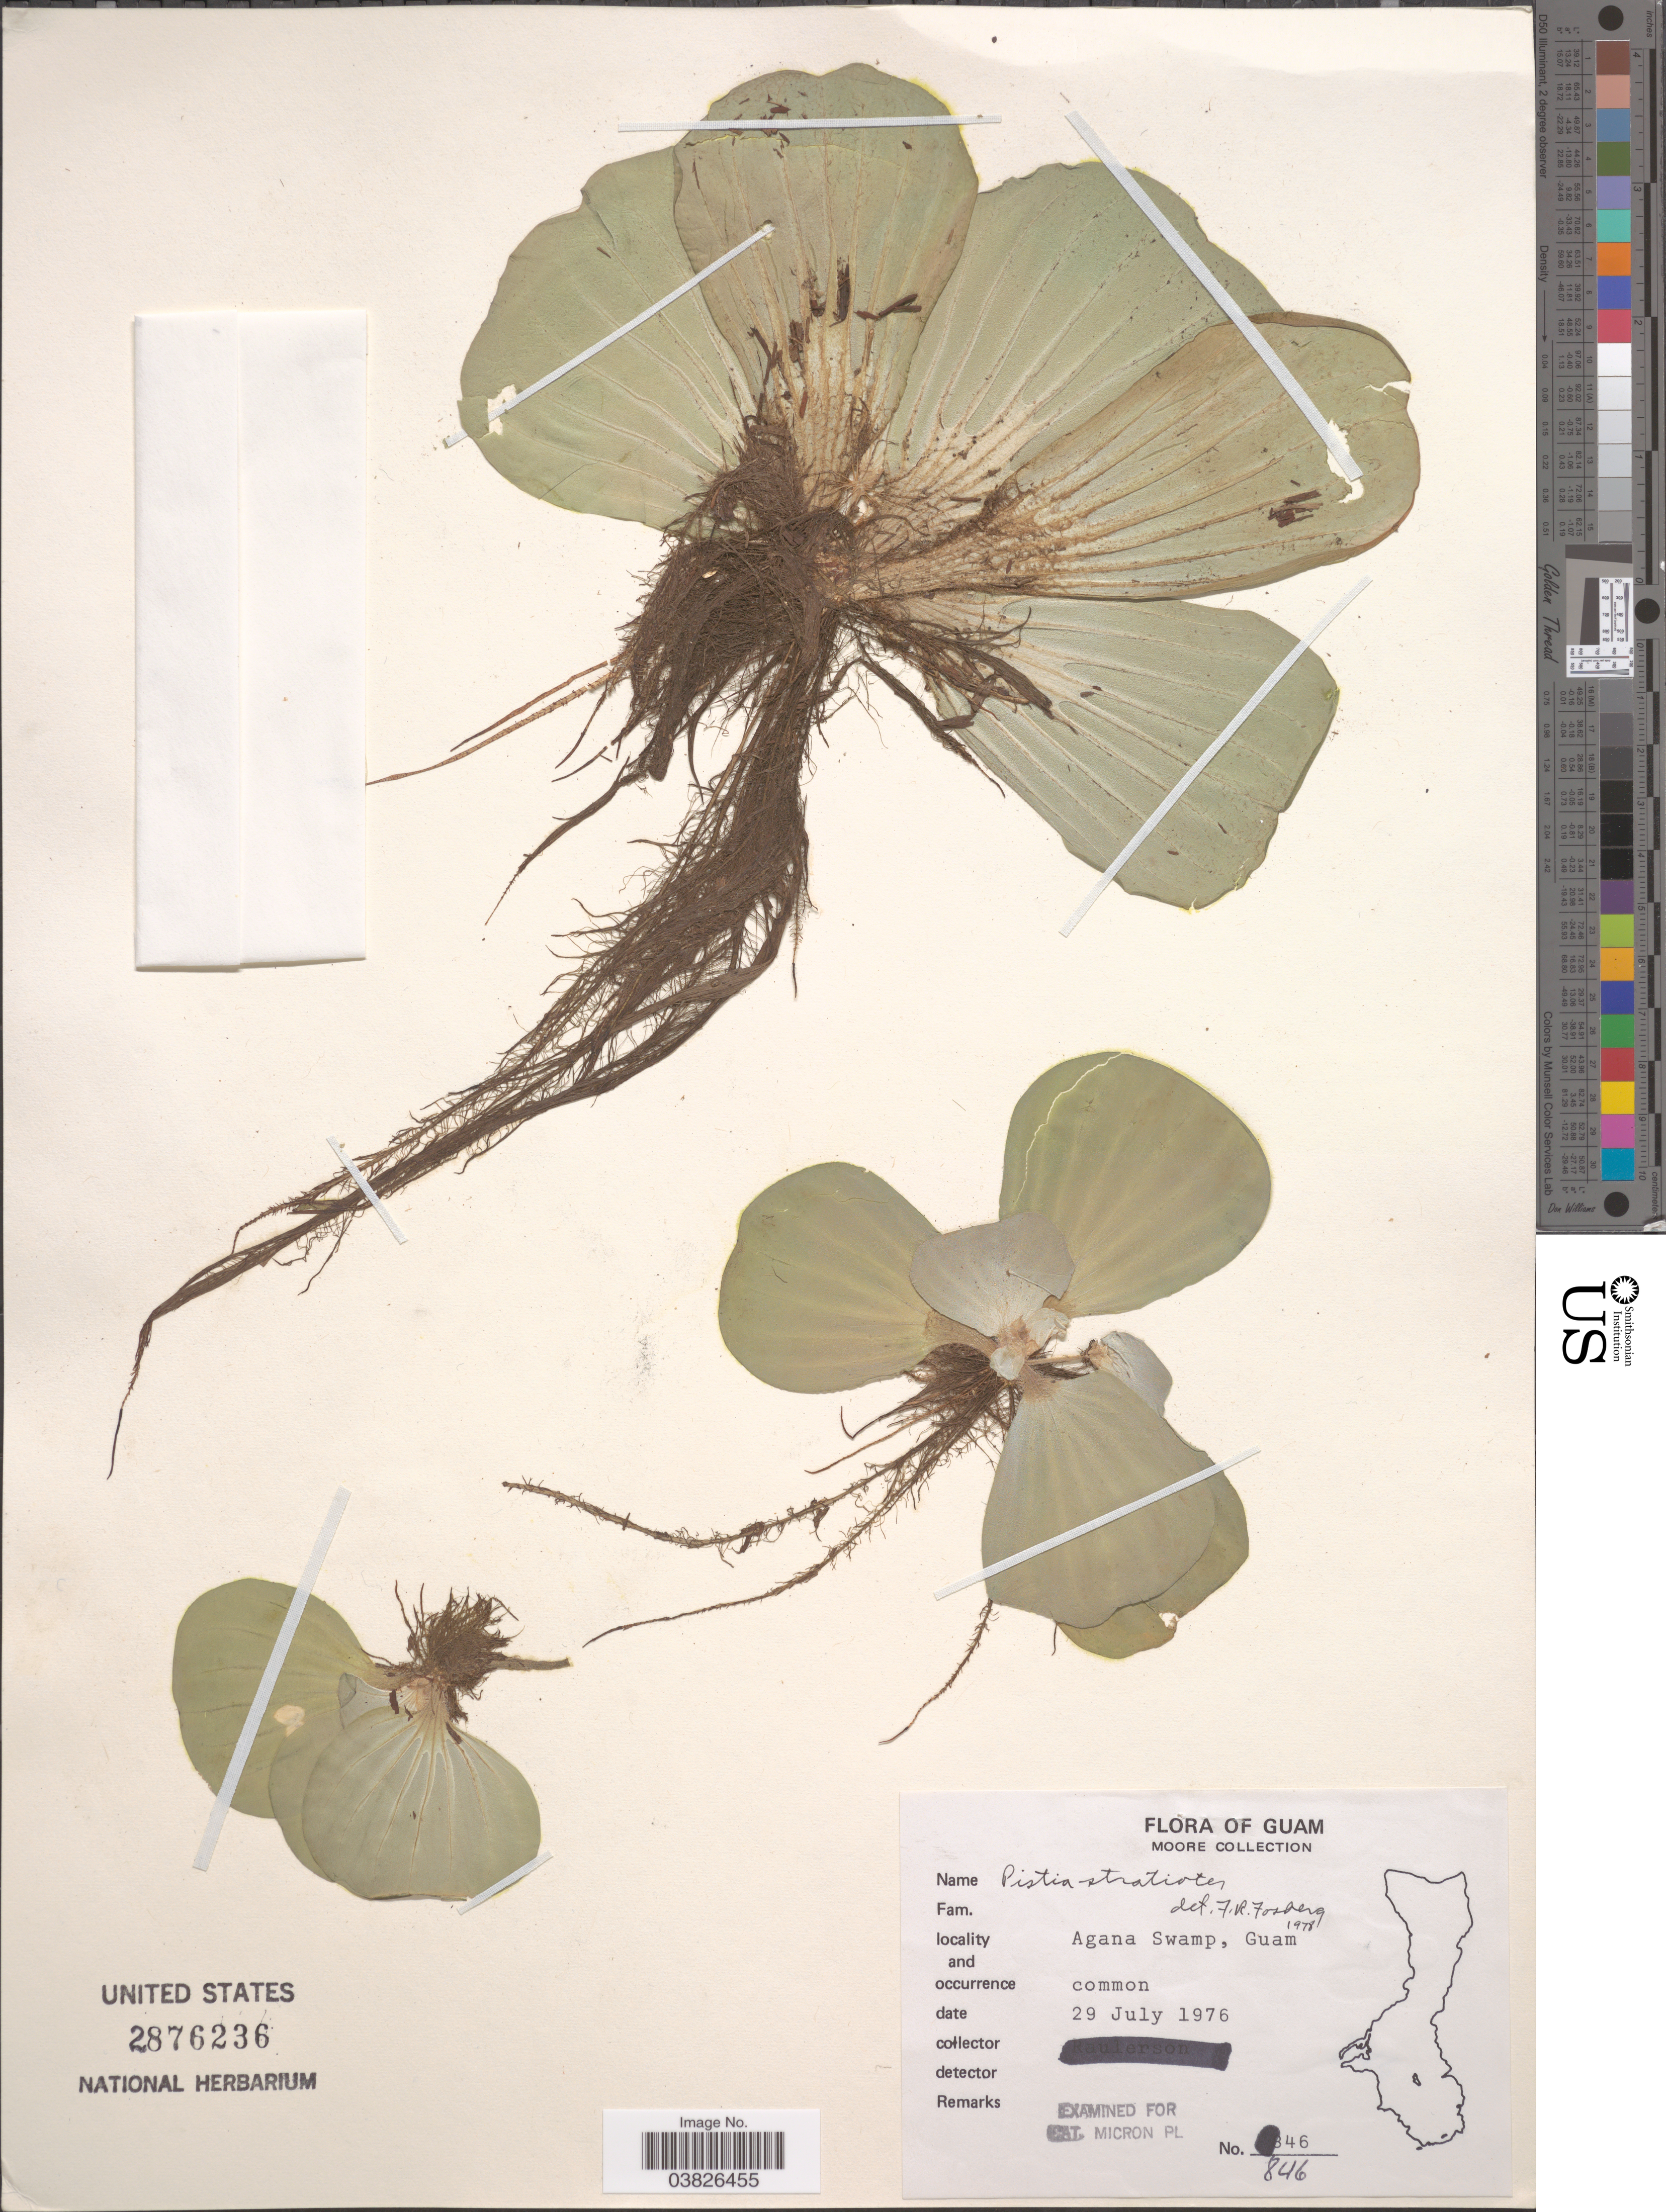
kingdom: Plantae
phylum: Tracheophyta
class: Liliopsida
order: Alismatales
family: Araceae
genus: Pistia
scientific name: Pistia stratiotes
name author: L.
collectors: -. Moore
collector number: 846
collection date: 1976-07-29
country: Guam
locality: Agana Swamp.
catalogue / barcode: US 2876236